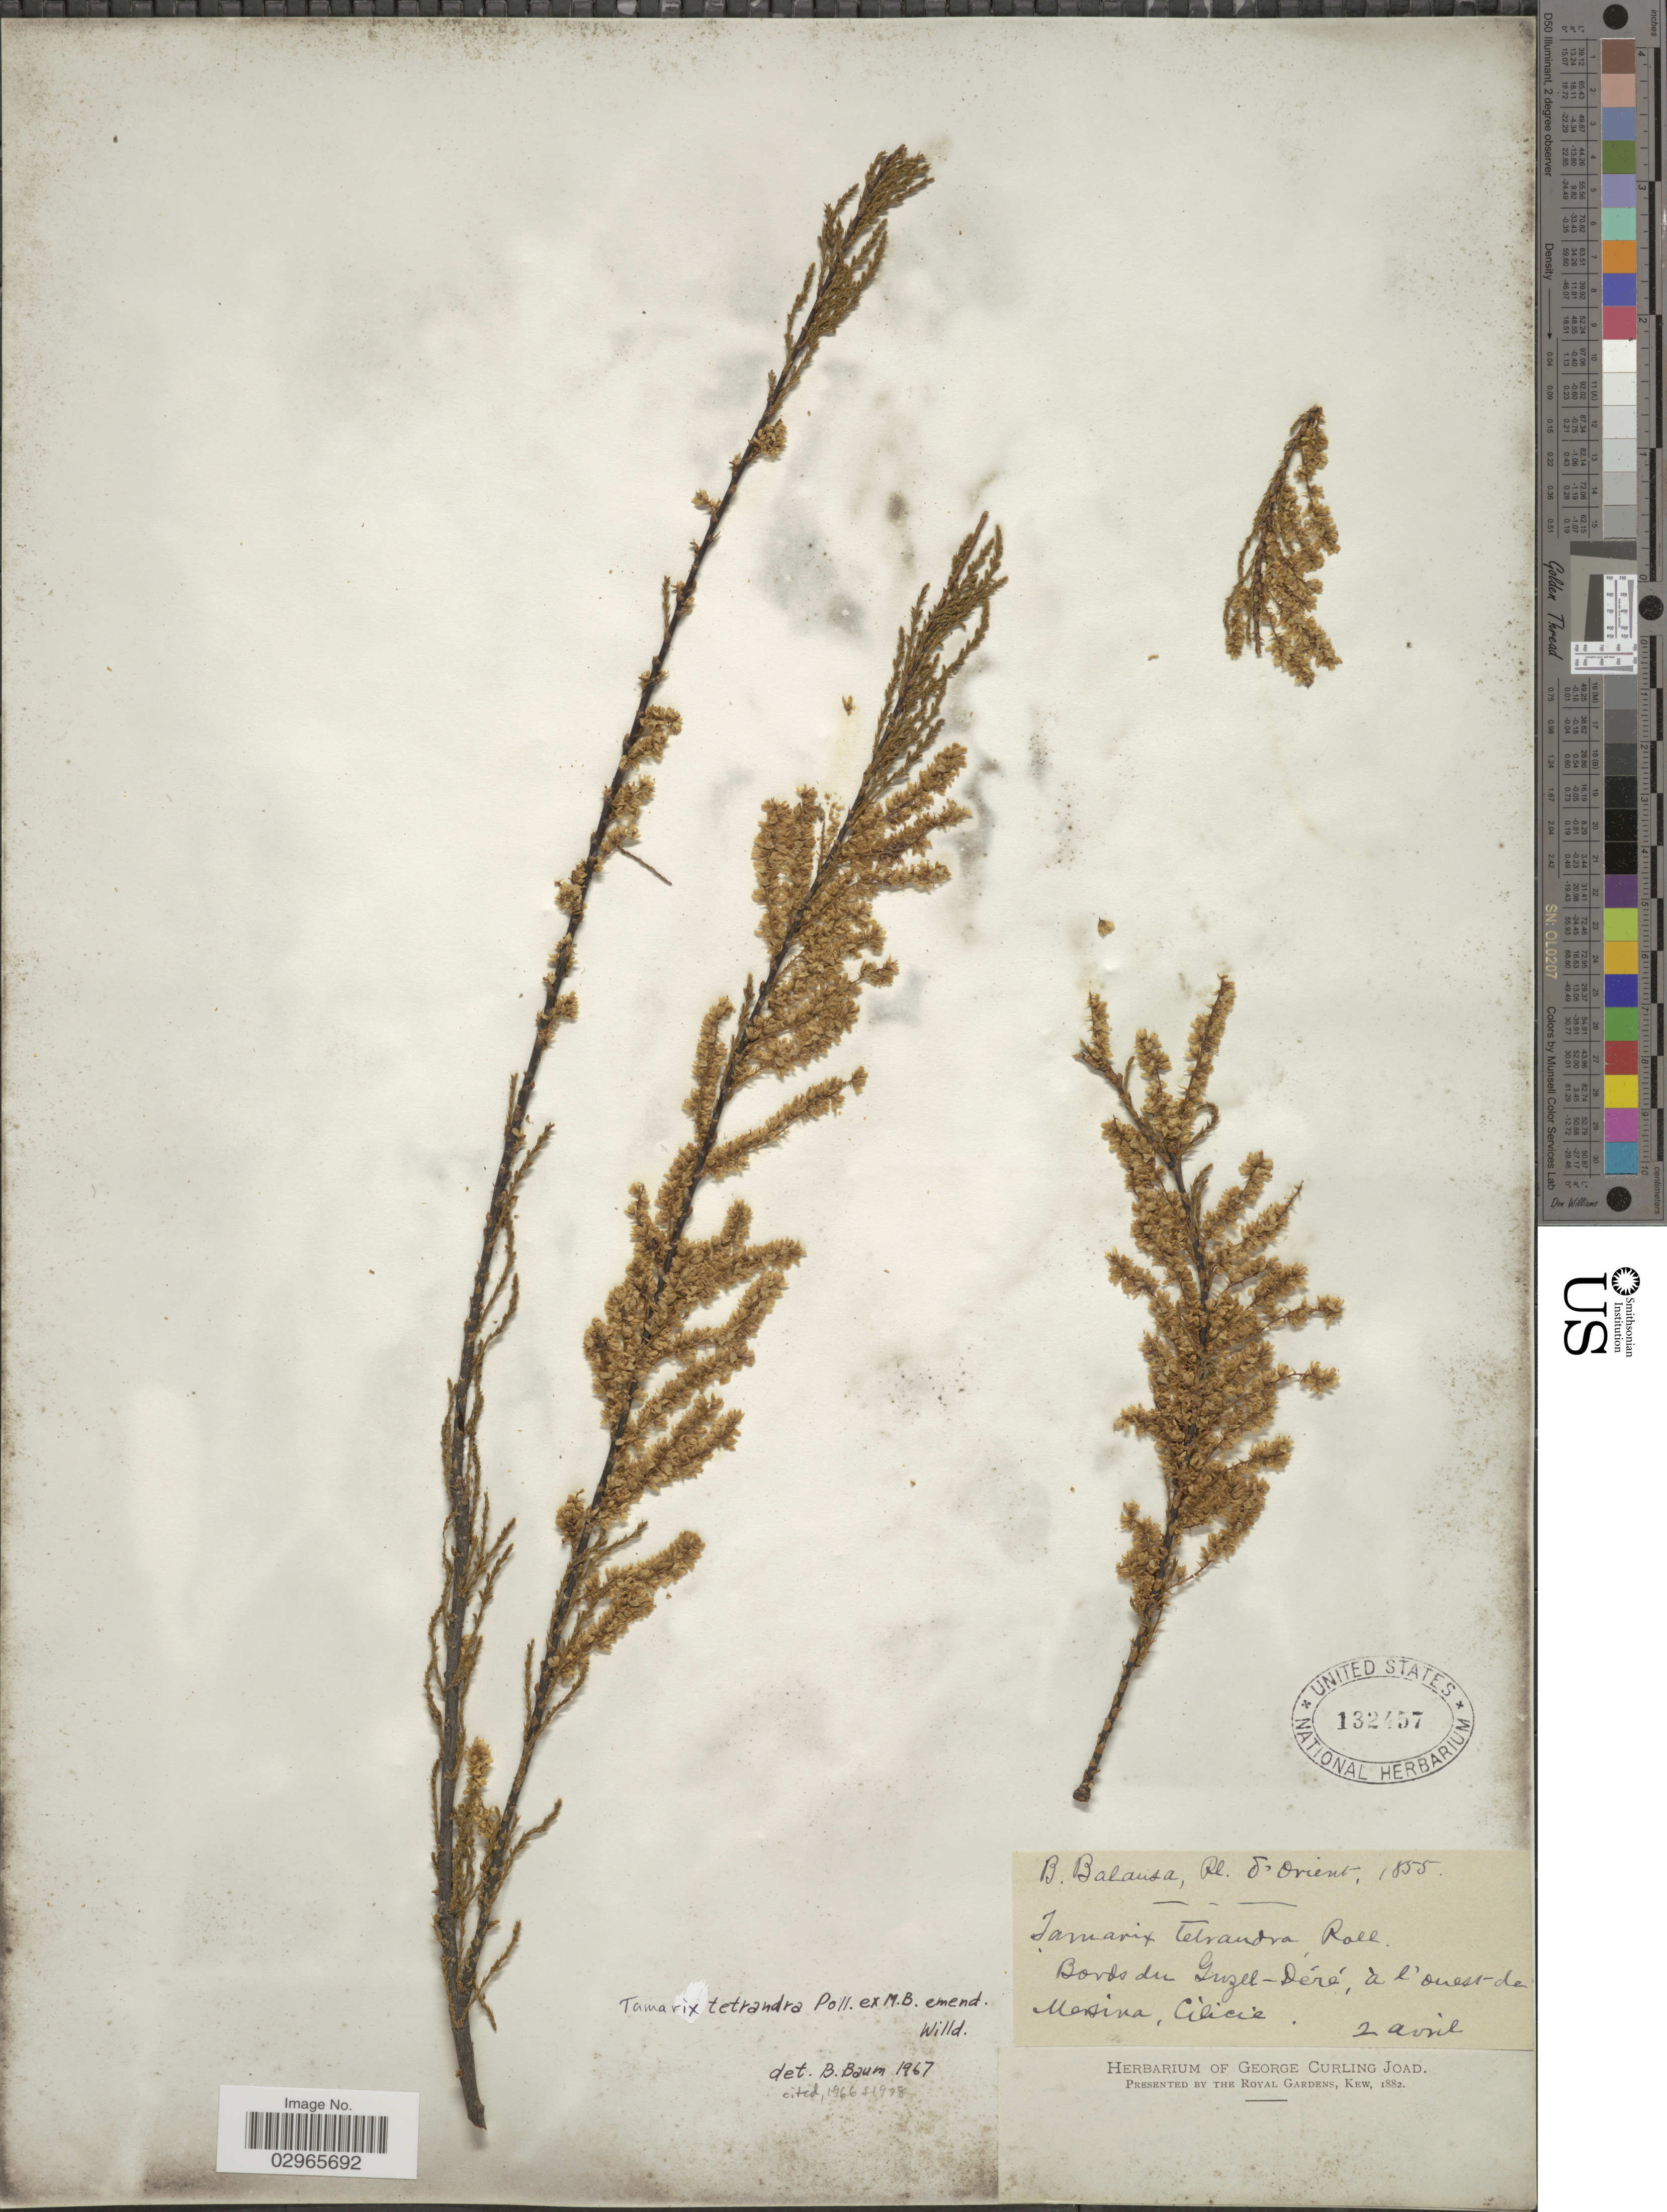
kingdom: Plantae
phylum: Tracheophyta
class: Magnoliopsida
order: Caryophyllales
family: Tamaricaceae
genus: Tamarix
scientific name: Tamarix tetrandra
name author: Pall. ex M. Bieb.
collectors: B. Balansa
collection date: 1855-04-02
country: Turkey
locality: Orient. Bords du Guzel-Déré, à l'ouest-de Mersina, Cilicie.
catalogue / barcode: US 132457